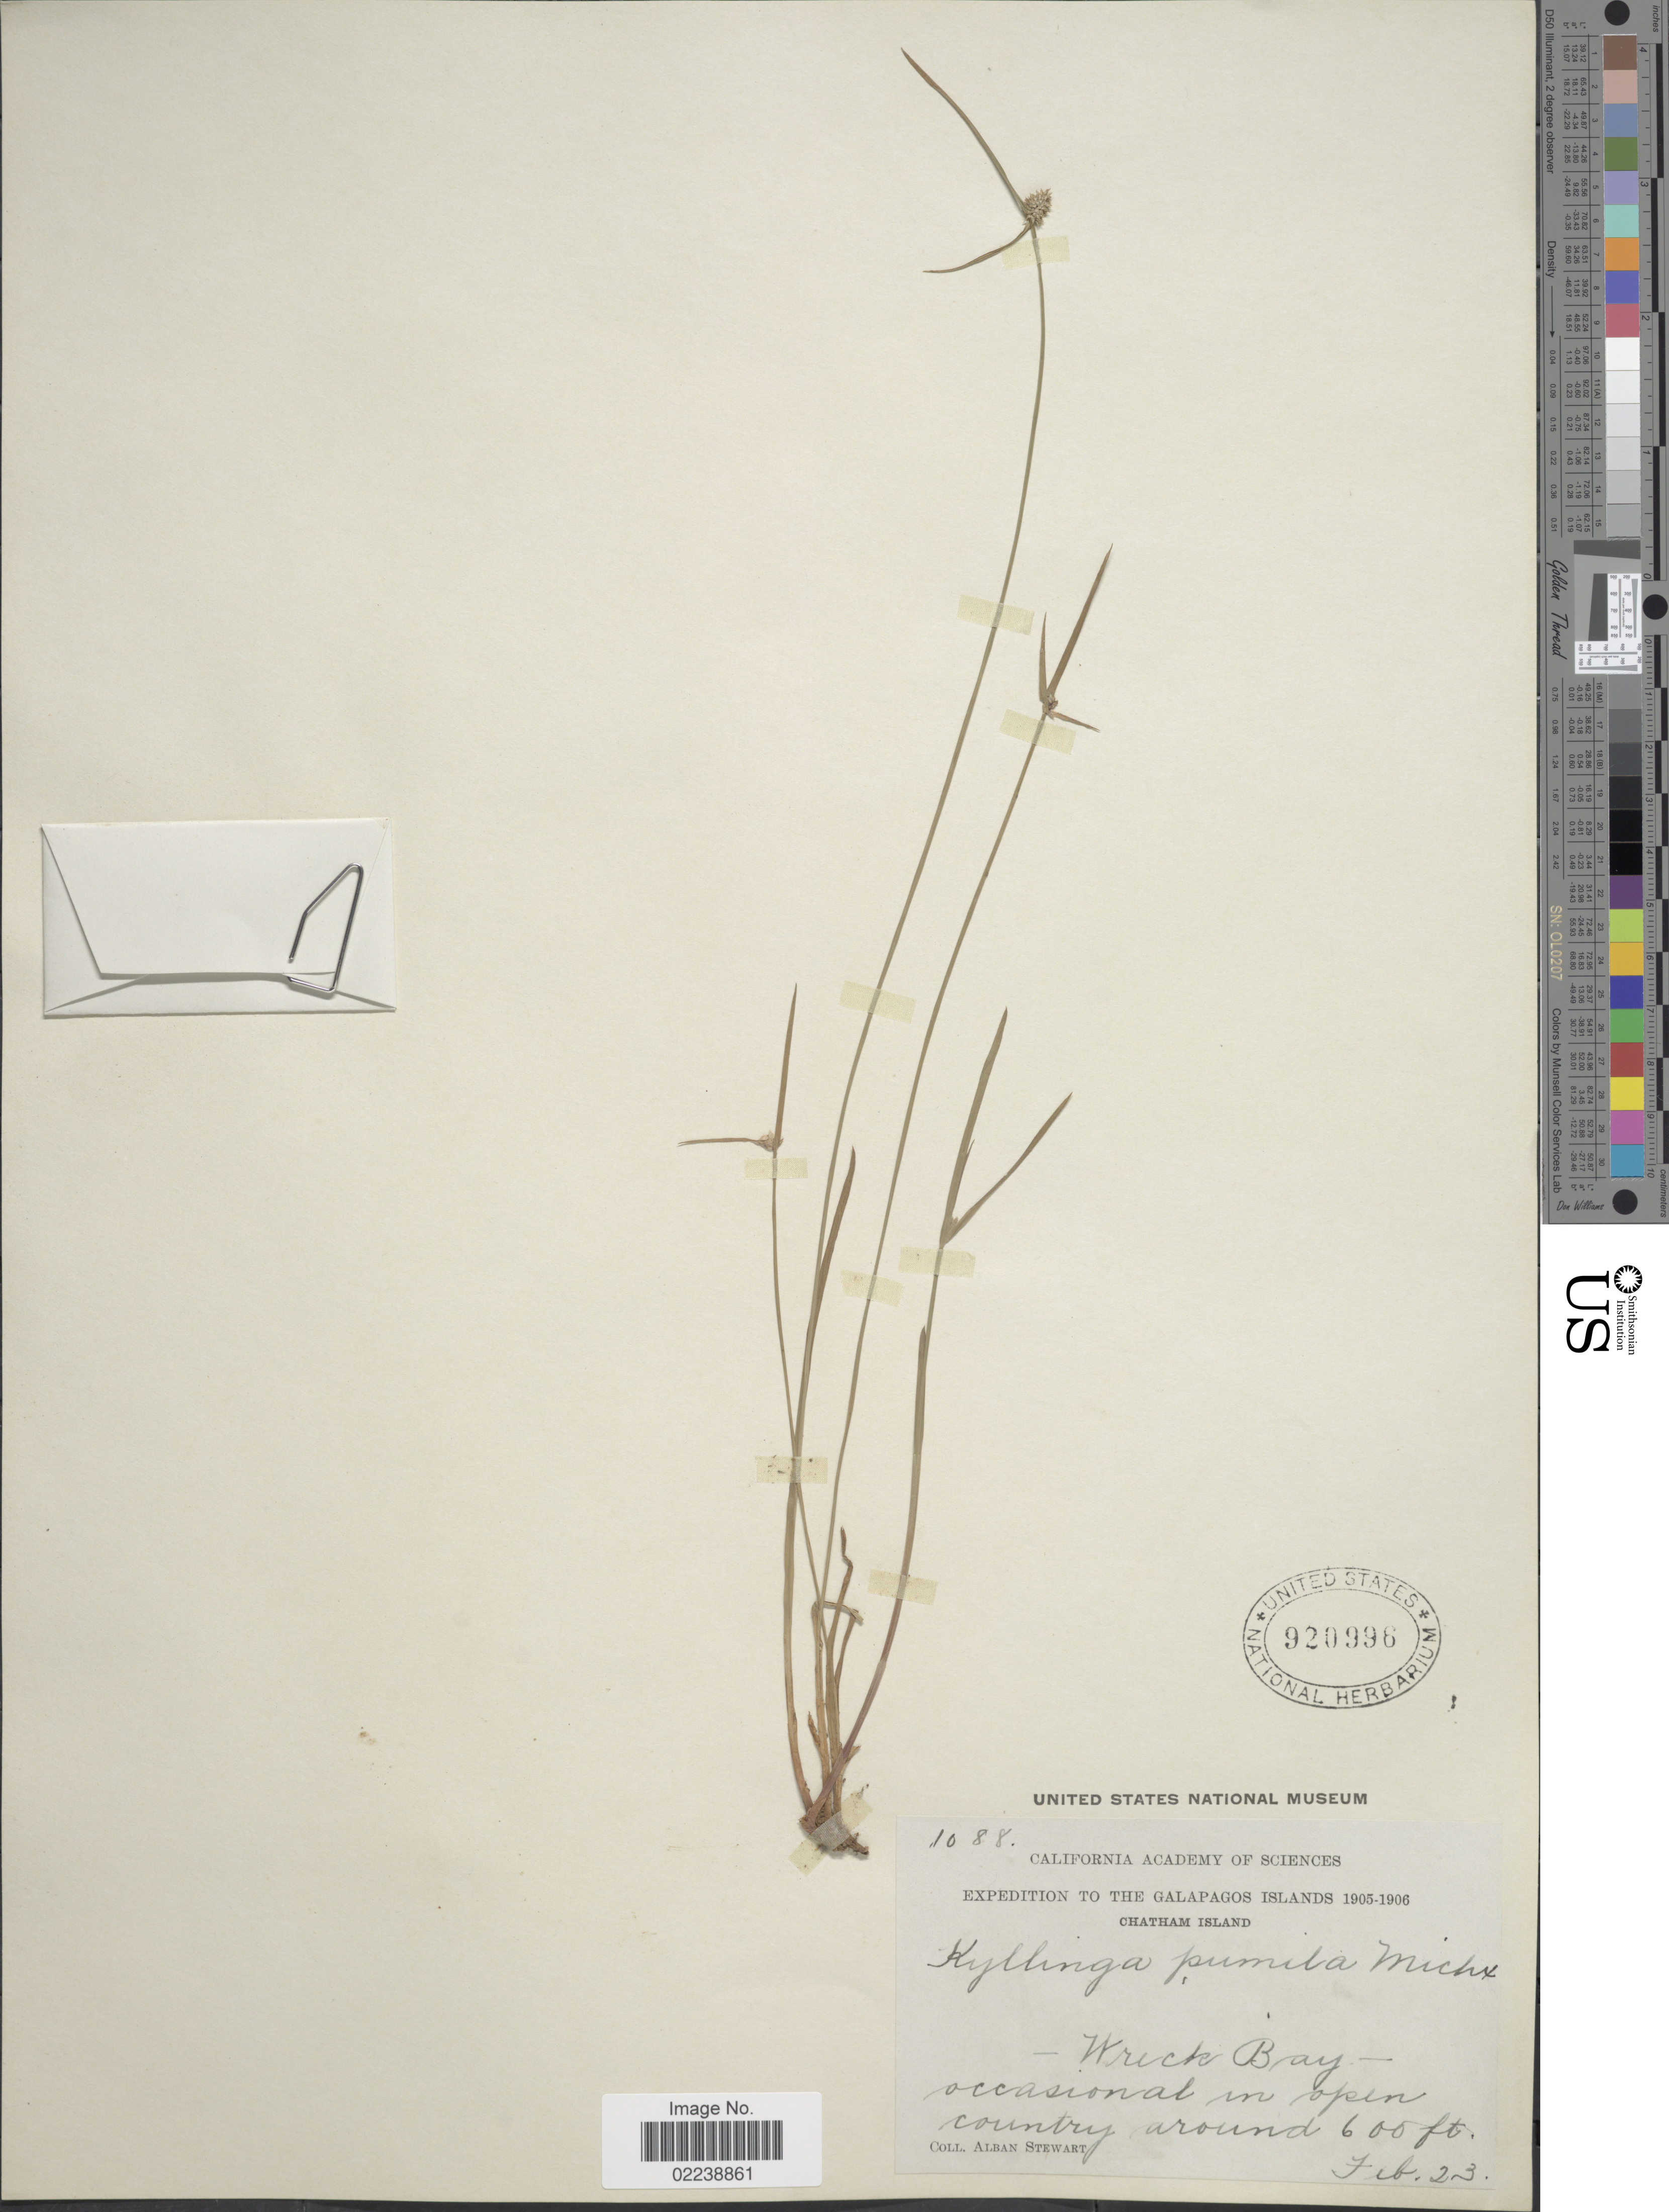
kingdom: Plantae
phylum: Tracheophyta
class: Liliopsida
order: Poales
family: Cyperaceae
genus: Cyperus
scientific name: Cyperus brevifolius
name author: (Rottb.) Hassk.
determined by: Strong, M. T., (US), Smithsonian Institution - National Museum of Natural History (UNITED STATES)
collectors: A. Stewart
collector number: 1088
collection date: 1905-02-23/1906-02-23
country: Ecuador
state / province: Colón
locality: Galapagos Islands, Chatham Island, Wreck Bay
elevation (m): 183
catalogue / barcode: US 920996